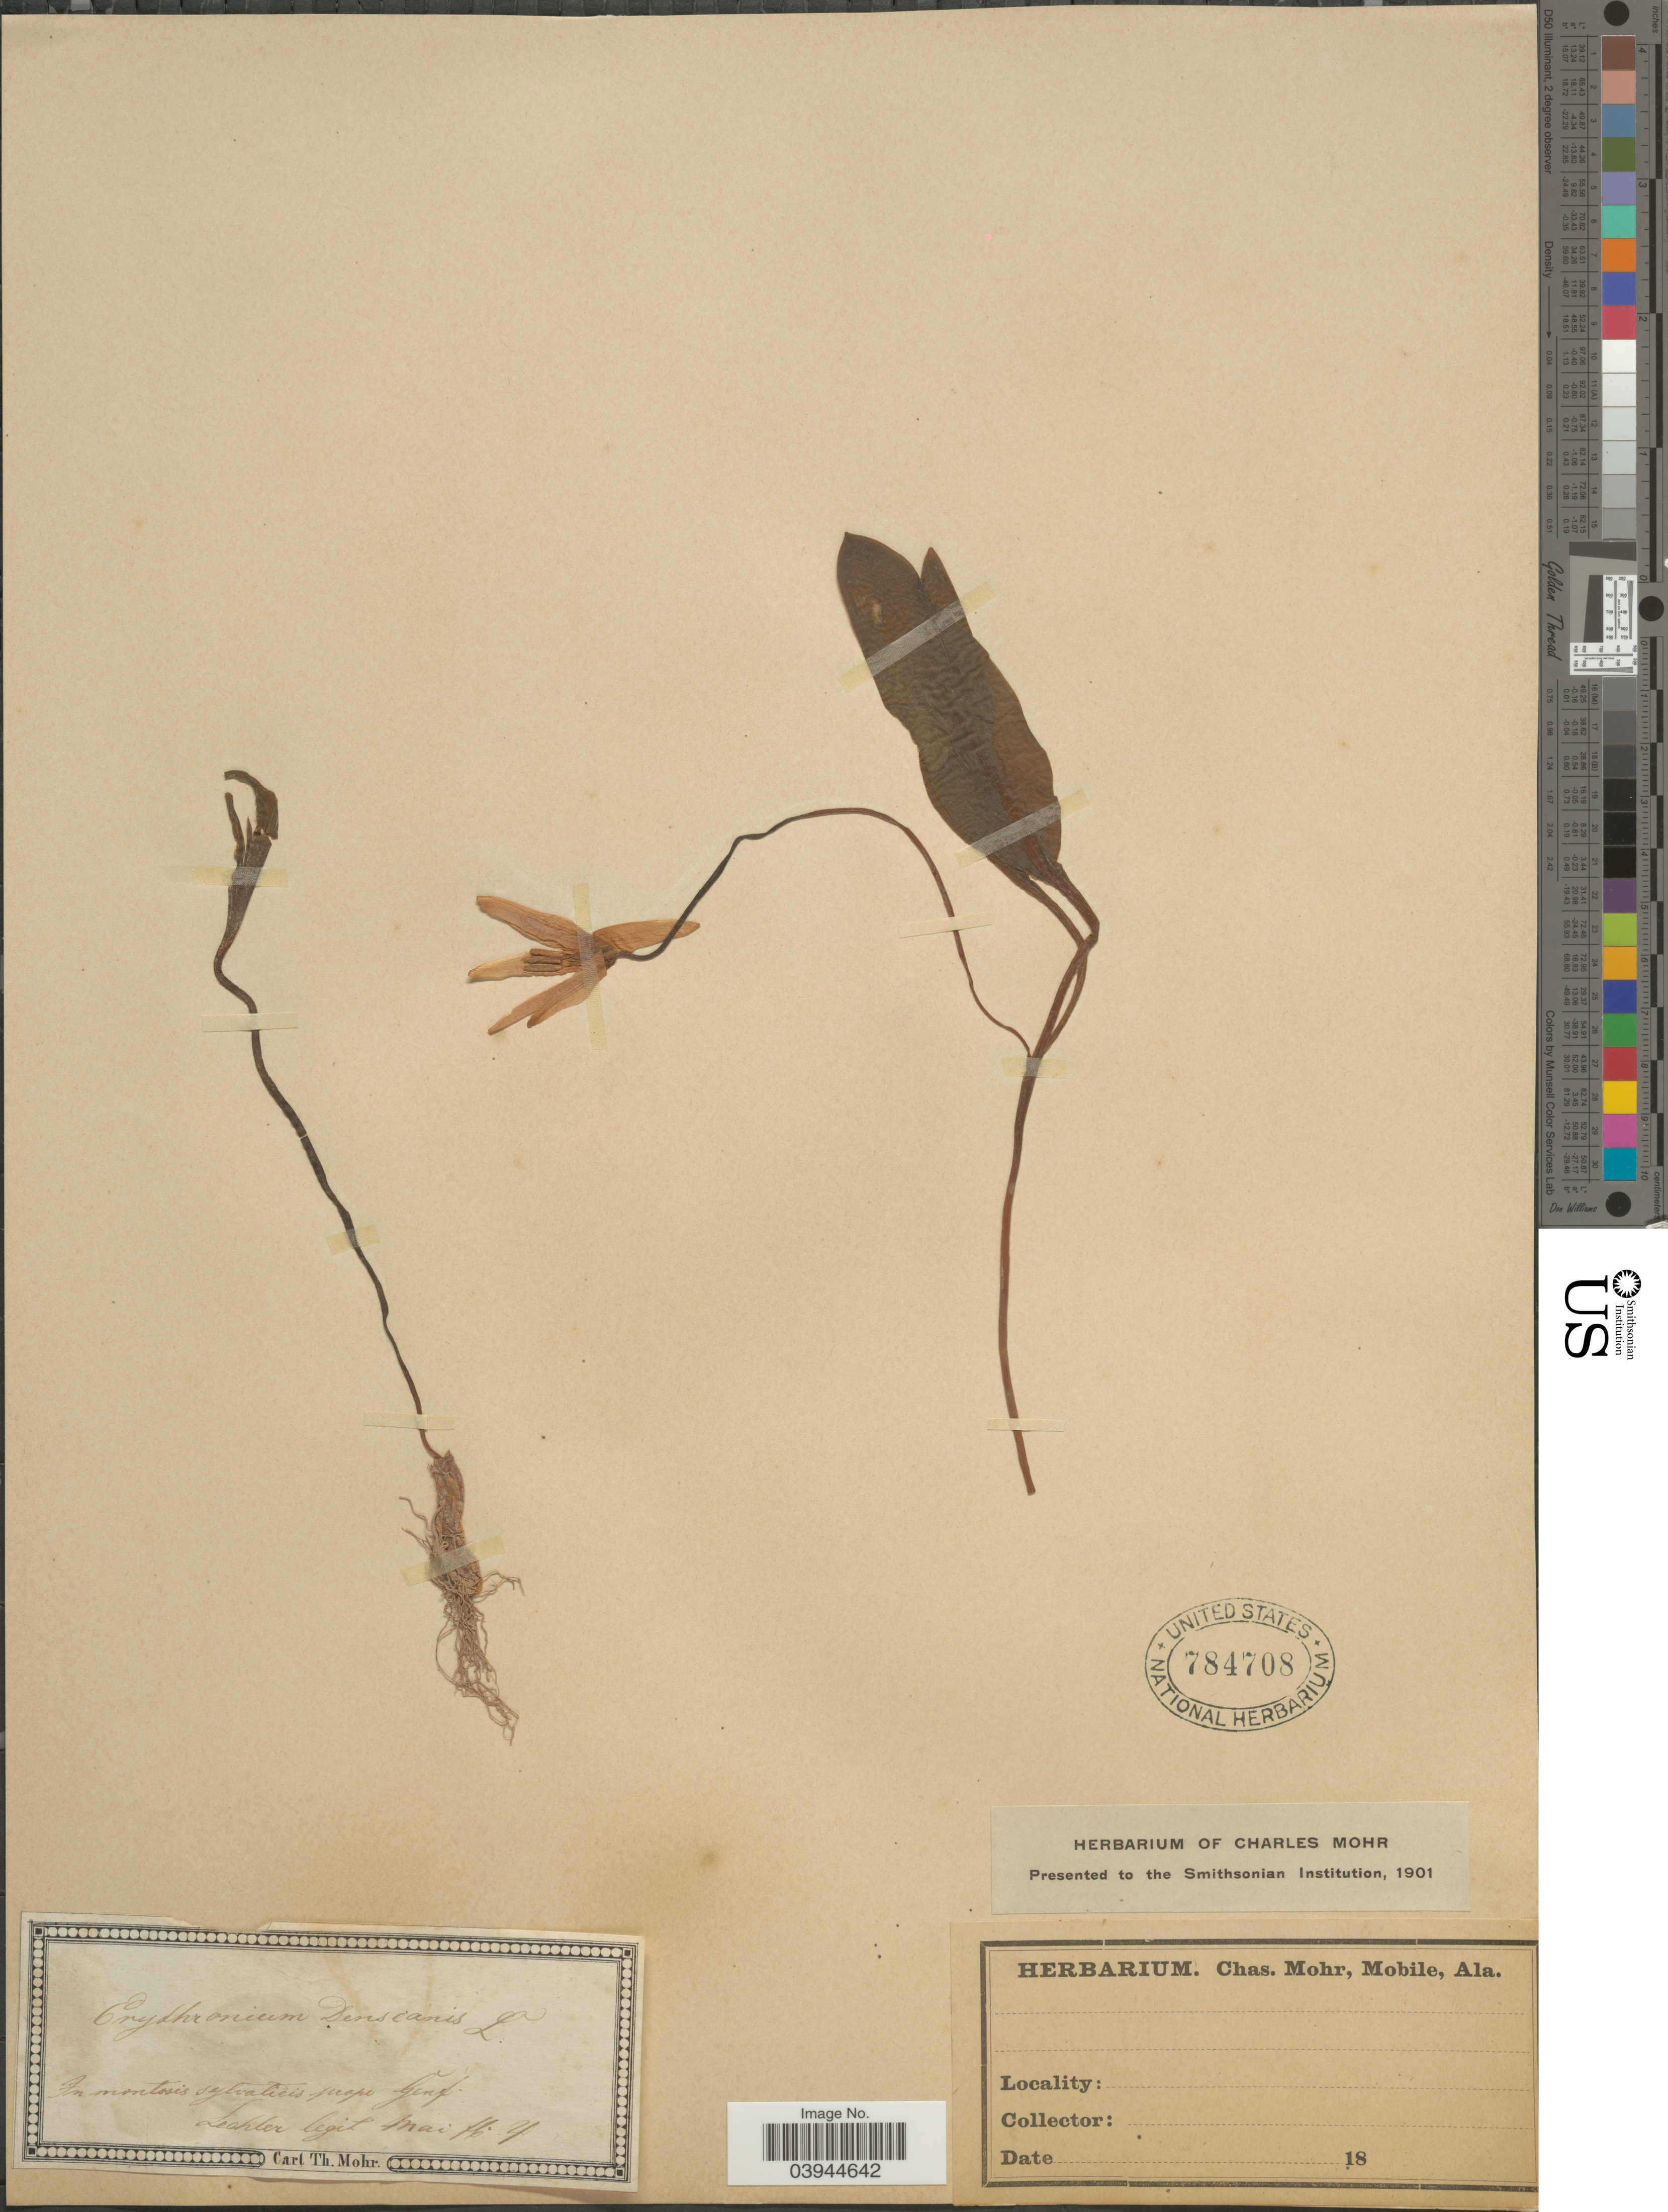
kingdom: Plantae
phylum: Tracheophyta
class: Liliopsida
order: Liliales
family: Liliaceae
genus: Erythronium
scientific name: Erythronium dens-canis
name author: L.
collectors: -. Lechler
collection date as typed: Transcribed d/m/y: /5/18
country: Switzerland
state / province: Genève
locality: In montosis sylvalicis prope Genf.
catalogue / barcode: US 784708